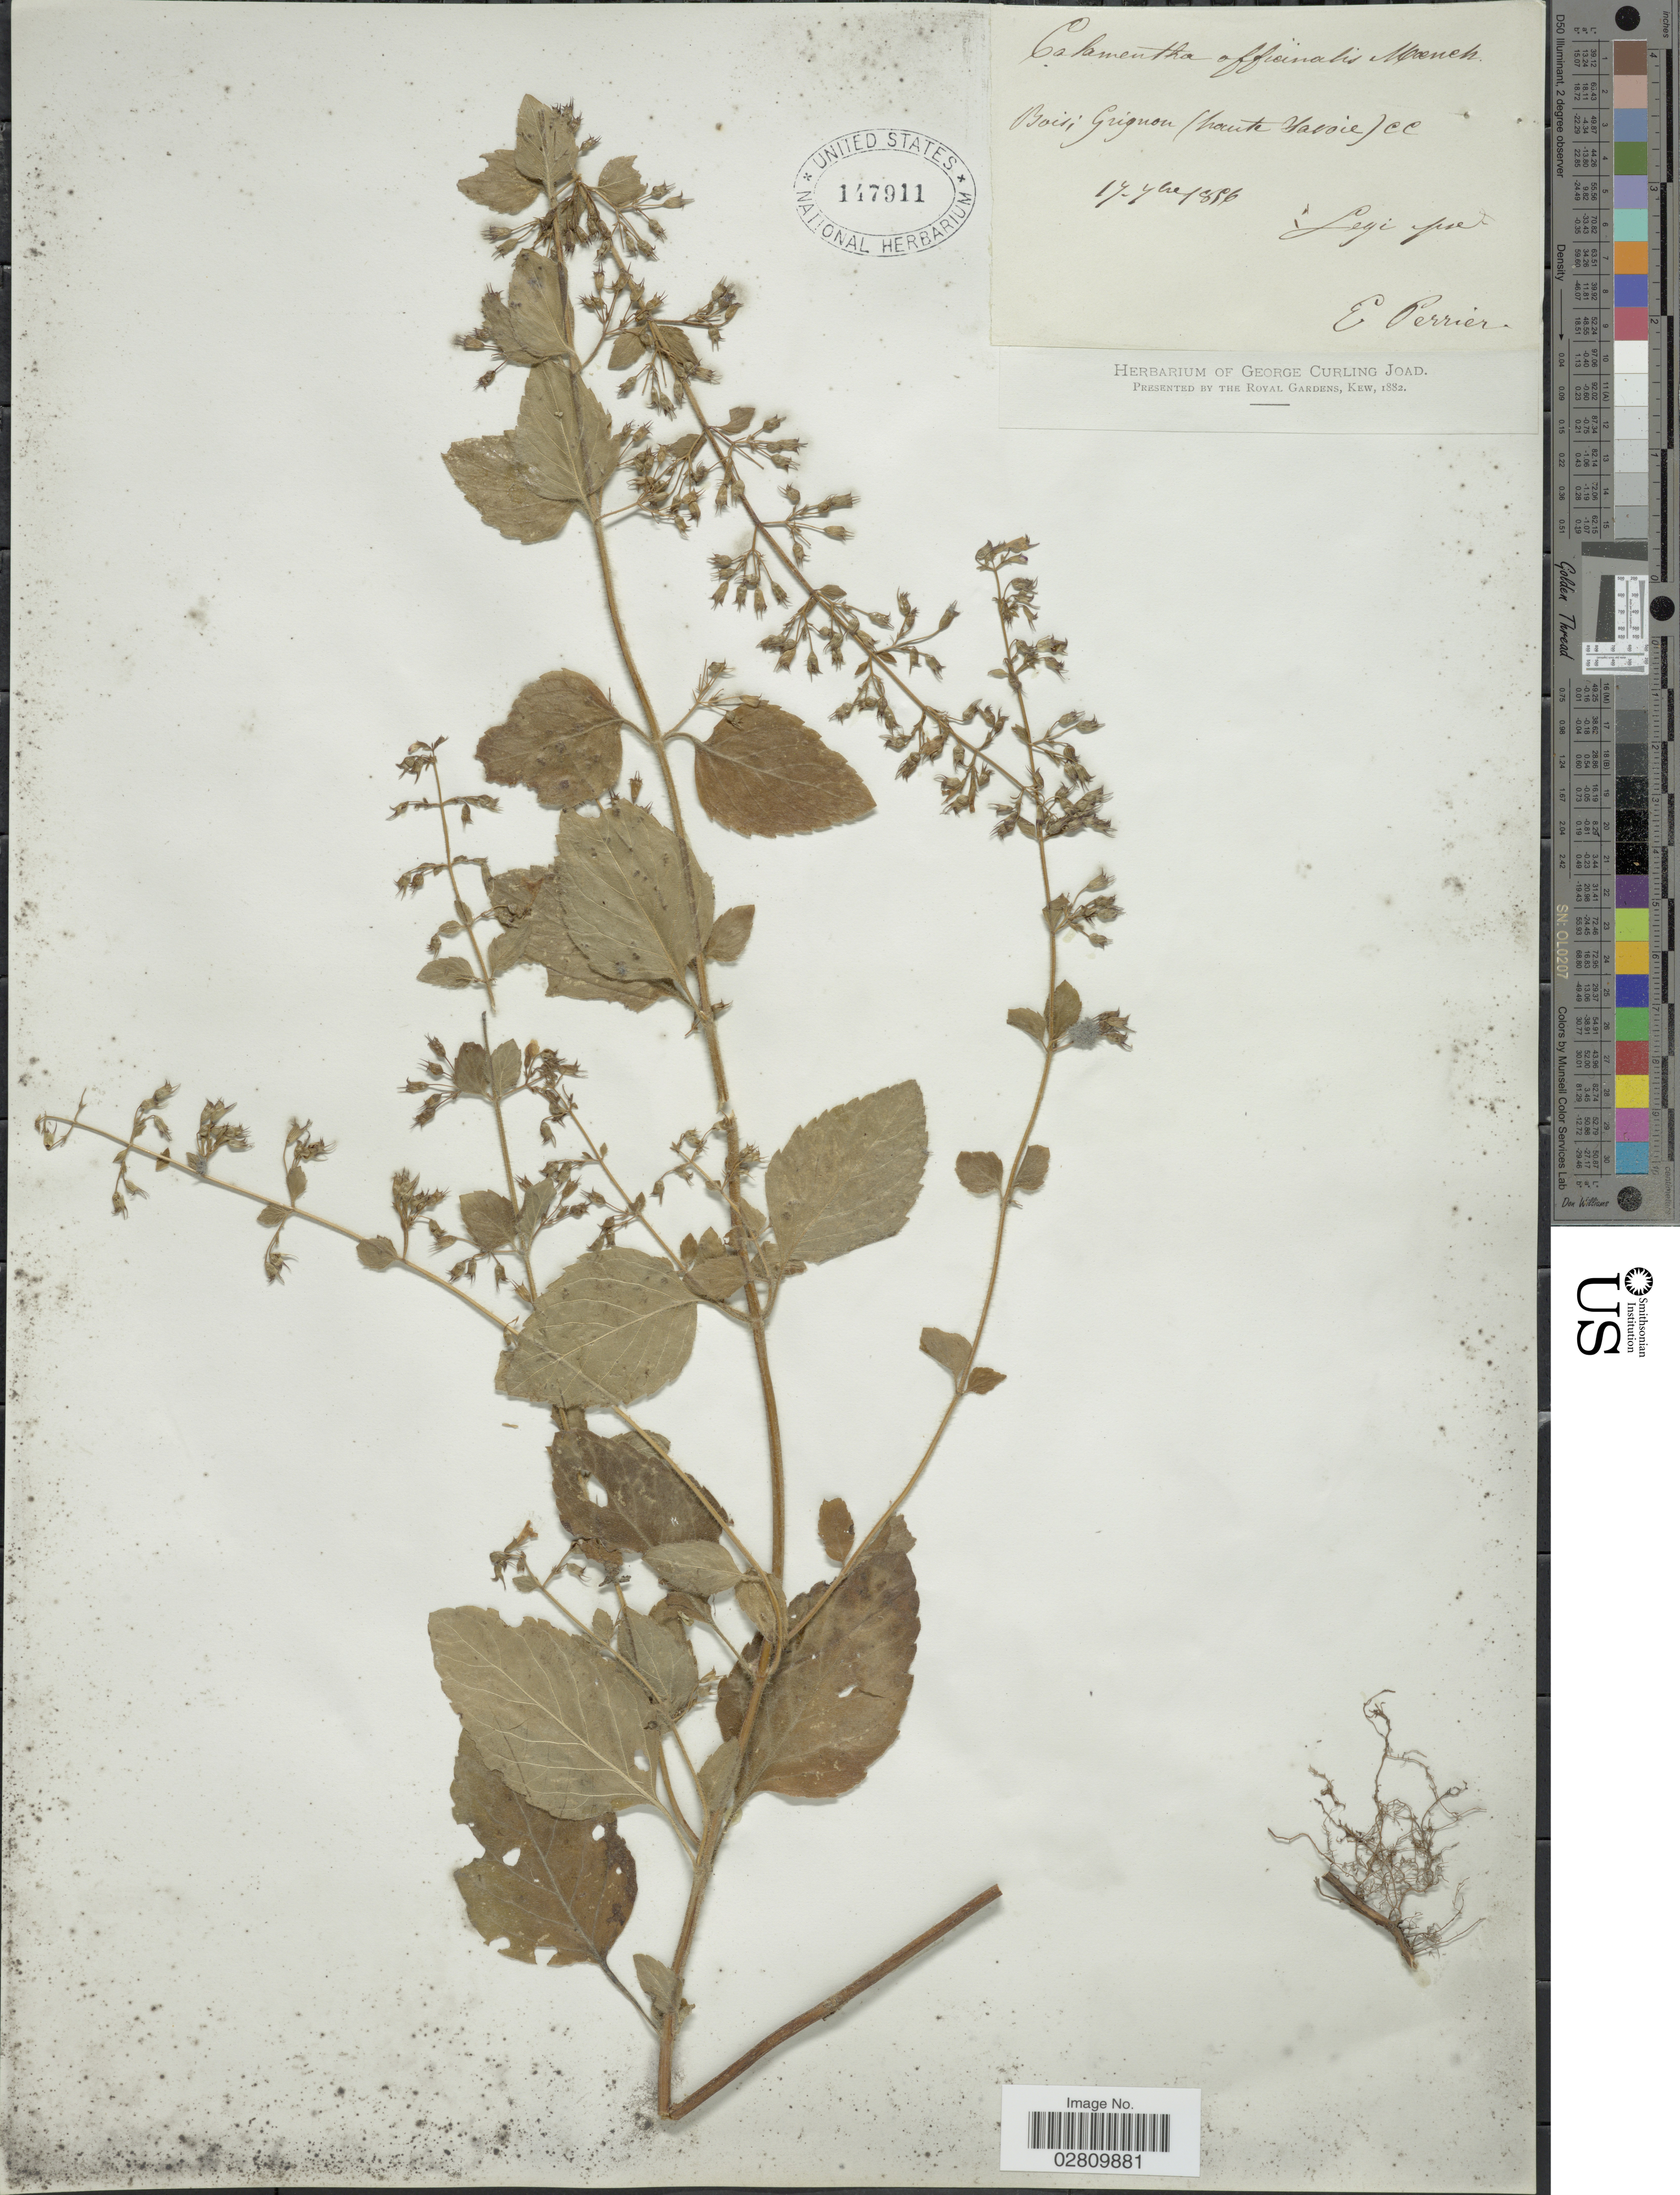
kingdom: Plantae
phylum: Tracheophyta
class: Magnoliopsida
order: Lamiales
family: Lamiaceae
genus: Calamintha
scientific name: Calamintha officinalis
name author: Moench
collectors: E. Perrier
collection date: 1856-09-17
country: France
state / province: Auvergne-Rhône-Alpes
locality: Boisi Grignou (haute Savoie) CC. Legi pret [unsure placement]. [interpreted]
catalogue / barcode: US 1471911